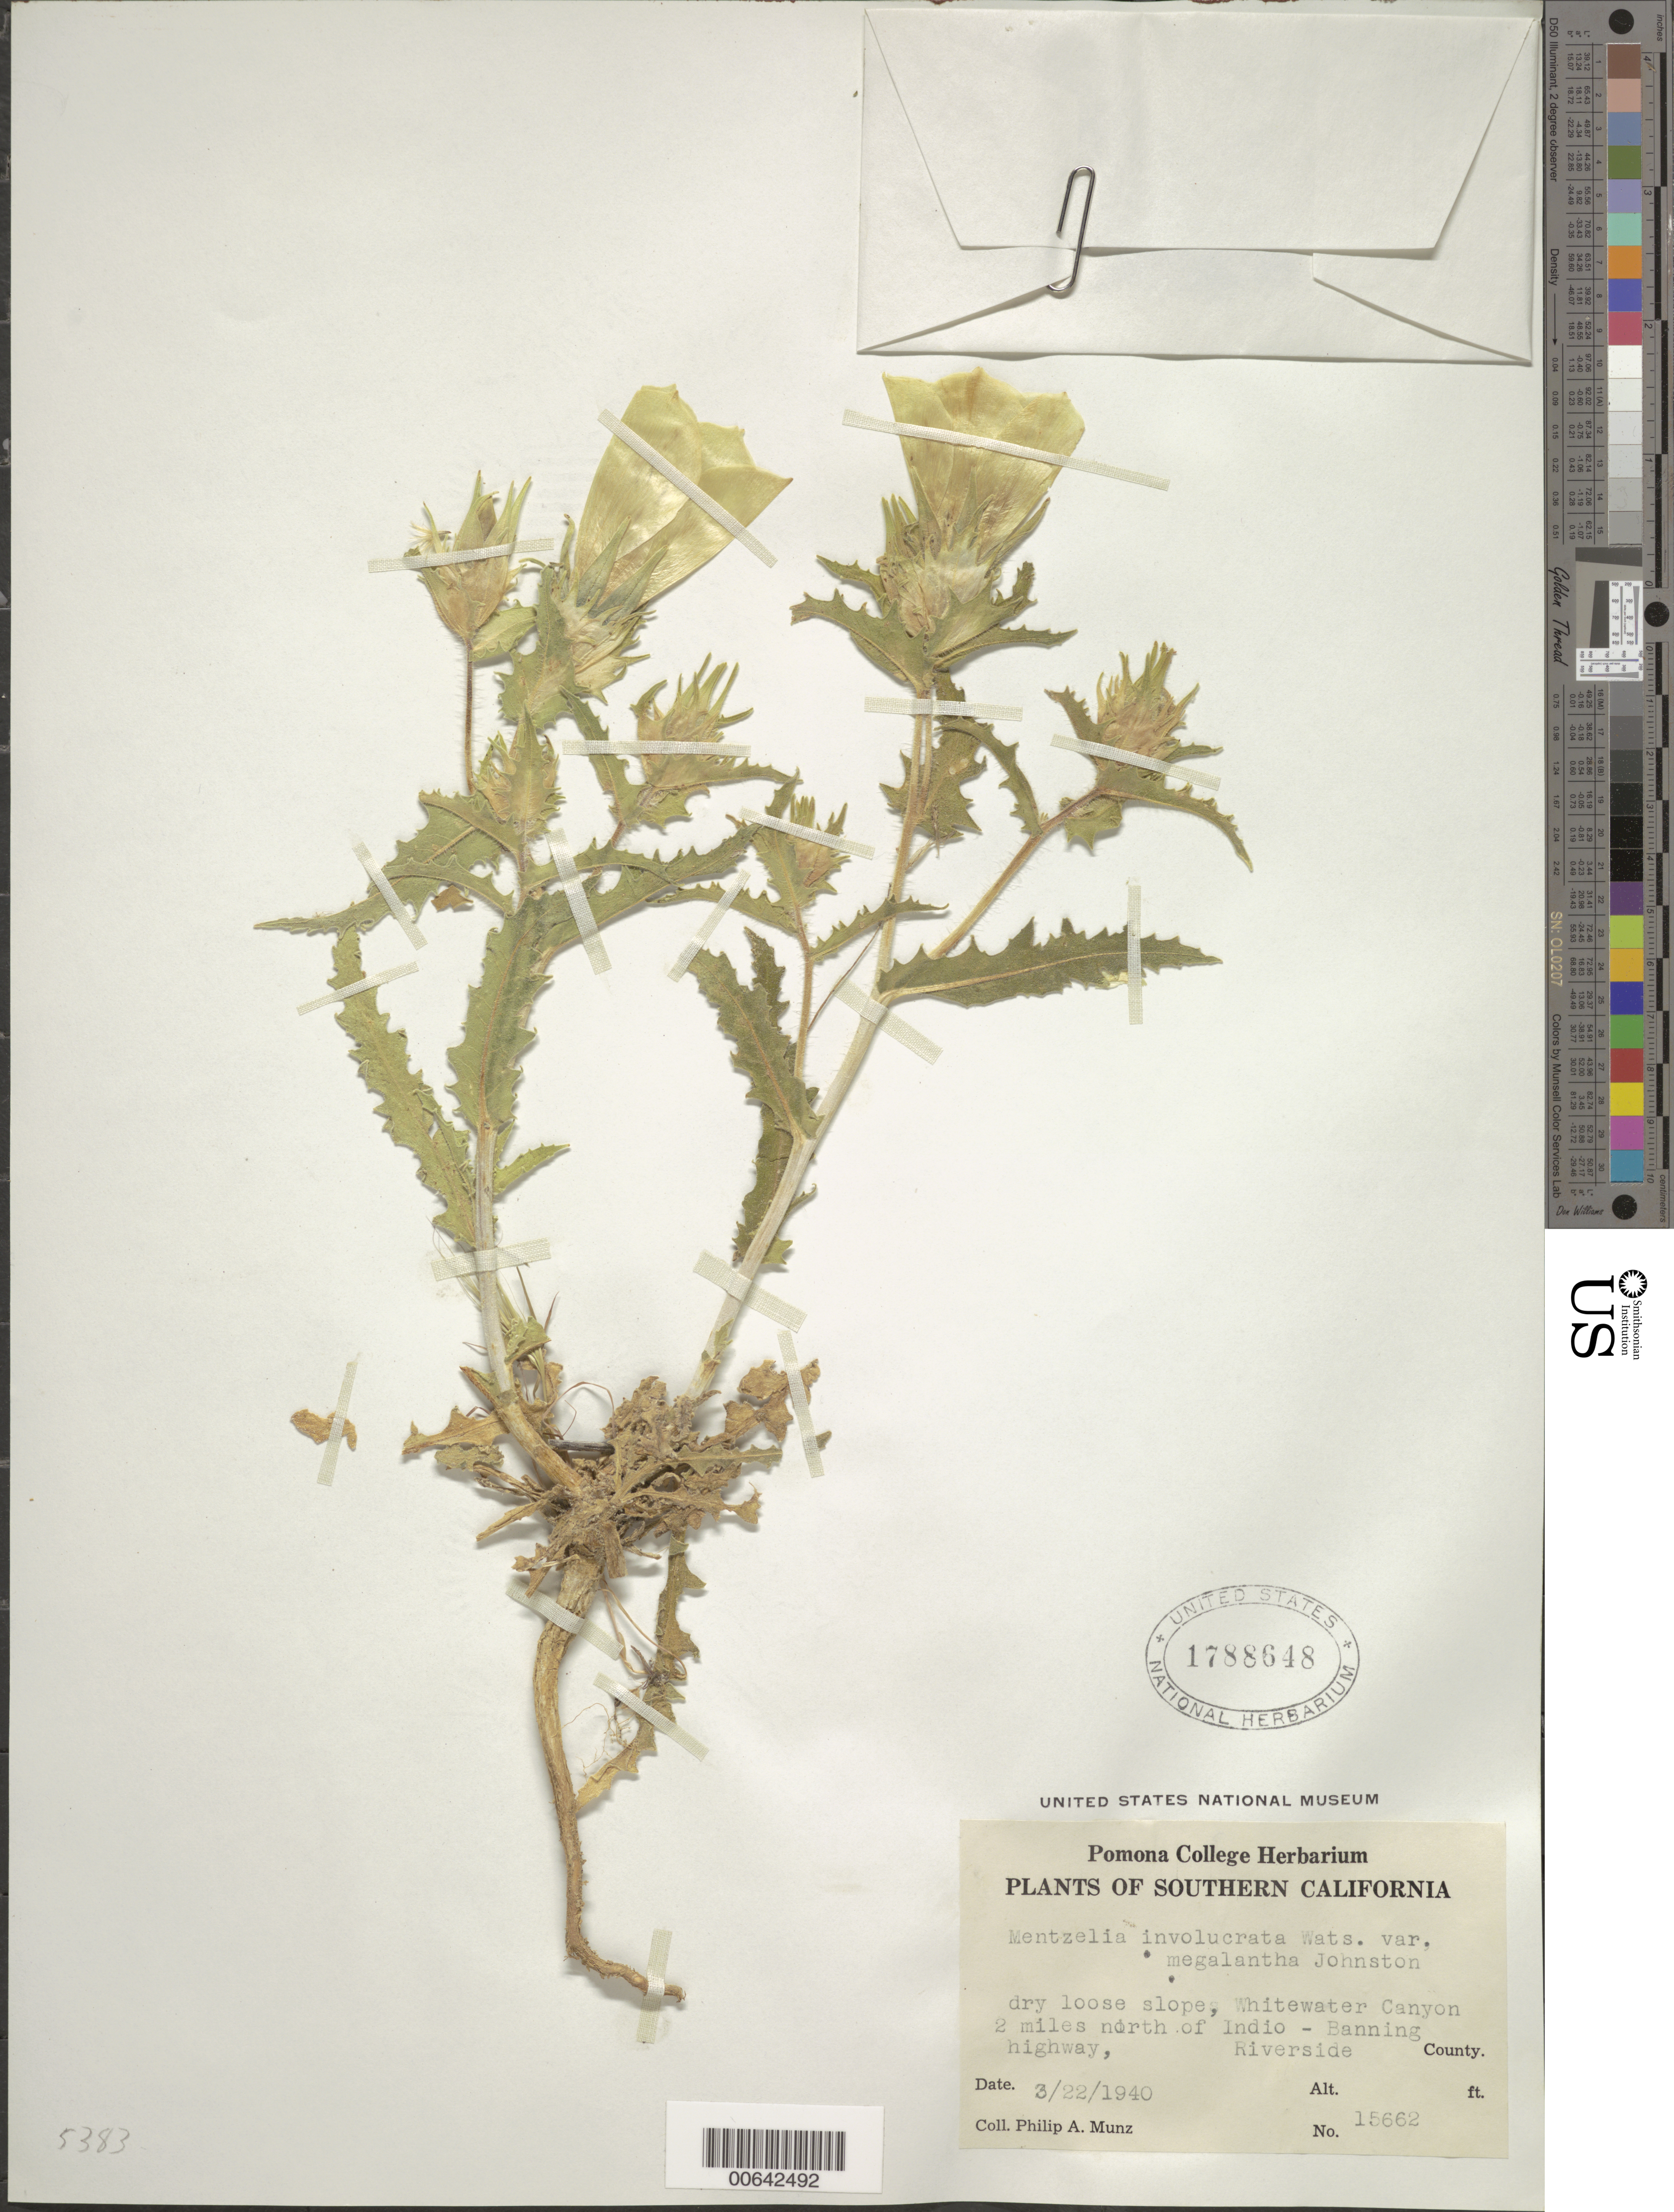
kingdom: Plantae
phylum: Tracheophyta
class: Magnoliopsida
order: Cornales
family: Loasaceae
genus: Mentzelia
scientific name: Mentzelia involucrata var. megalantha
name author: I.M. Johnst.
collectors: P. A. Munz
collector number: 15662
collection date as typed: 22 Mar 1940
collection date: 1940-03-22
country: United States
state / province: California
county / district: Riverside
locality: Whitewater Canyon 2 miles north of Indio - Banning highway.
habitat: Dry loose slope.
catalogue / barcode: US 1788648